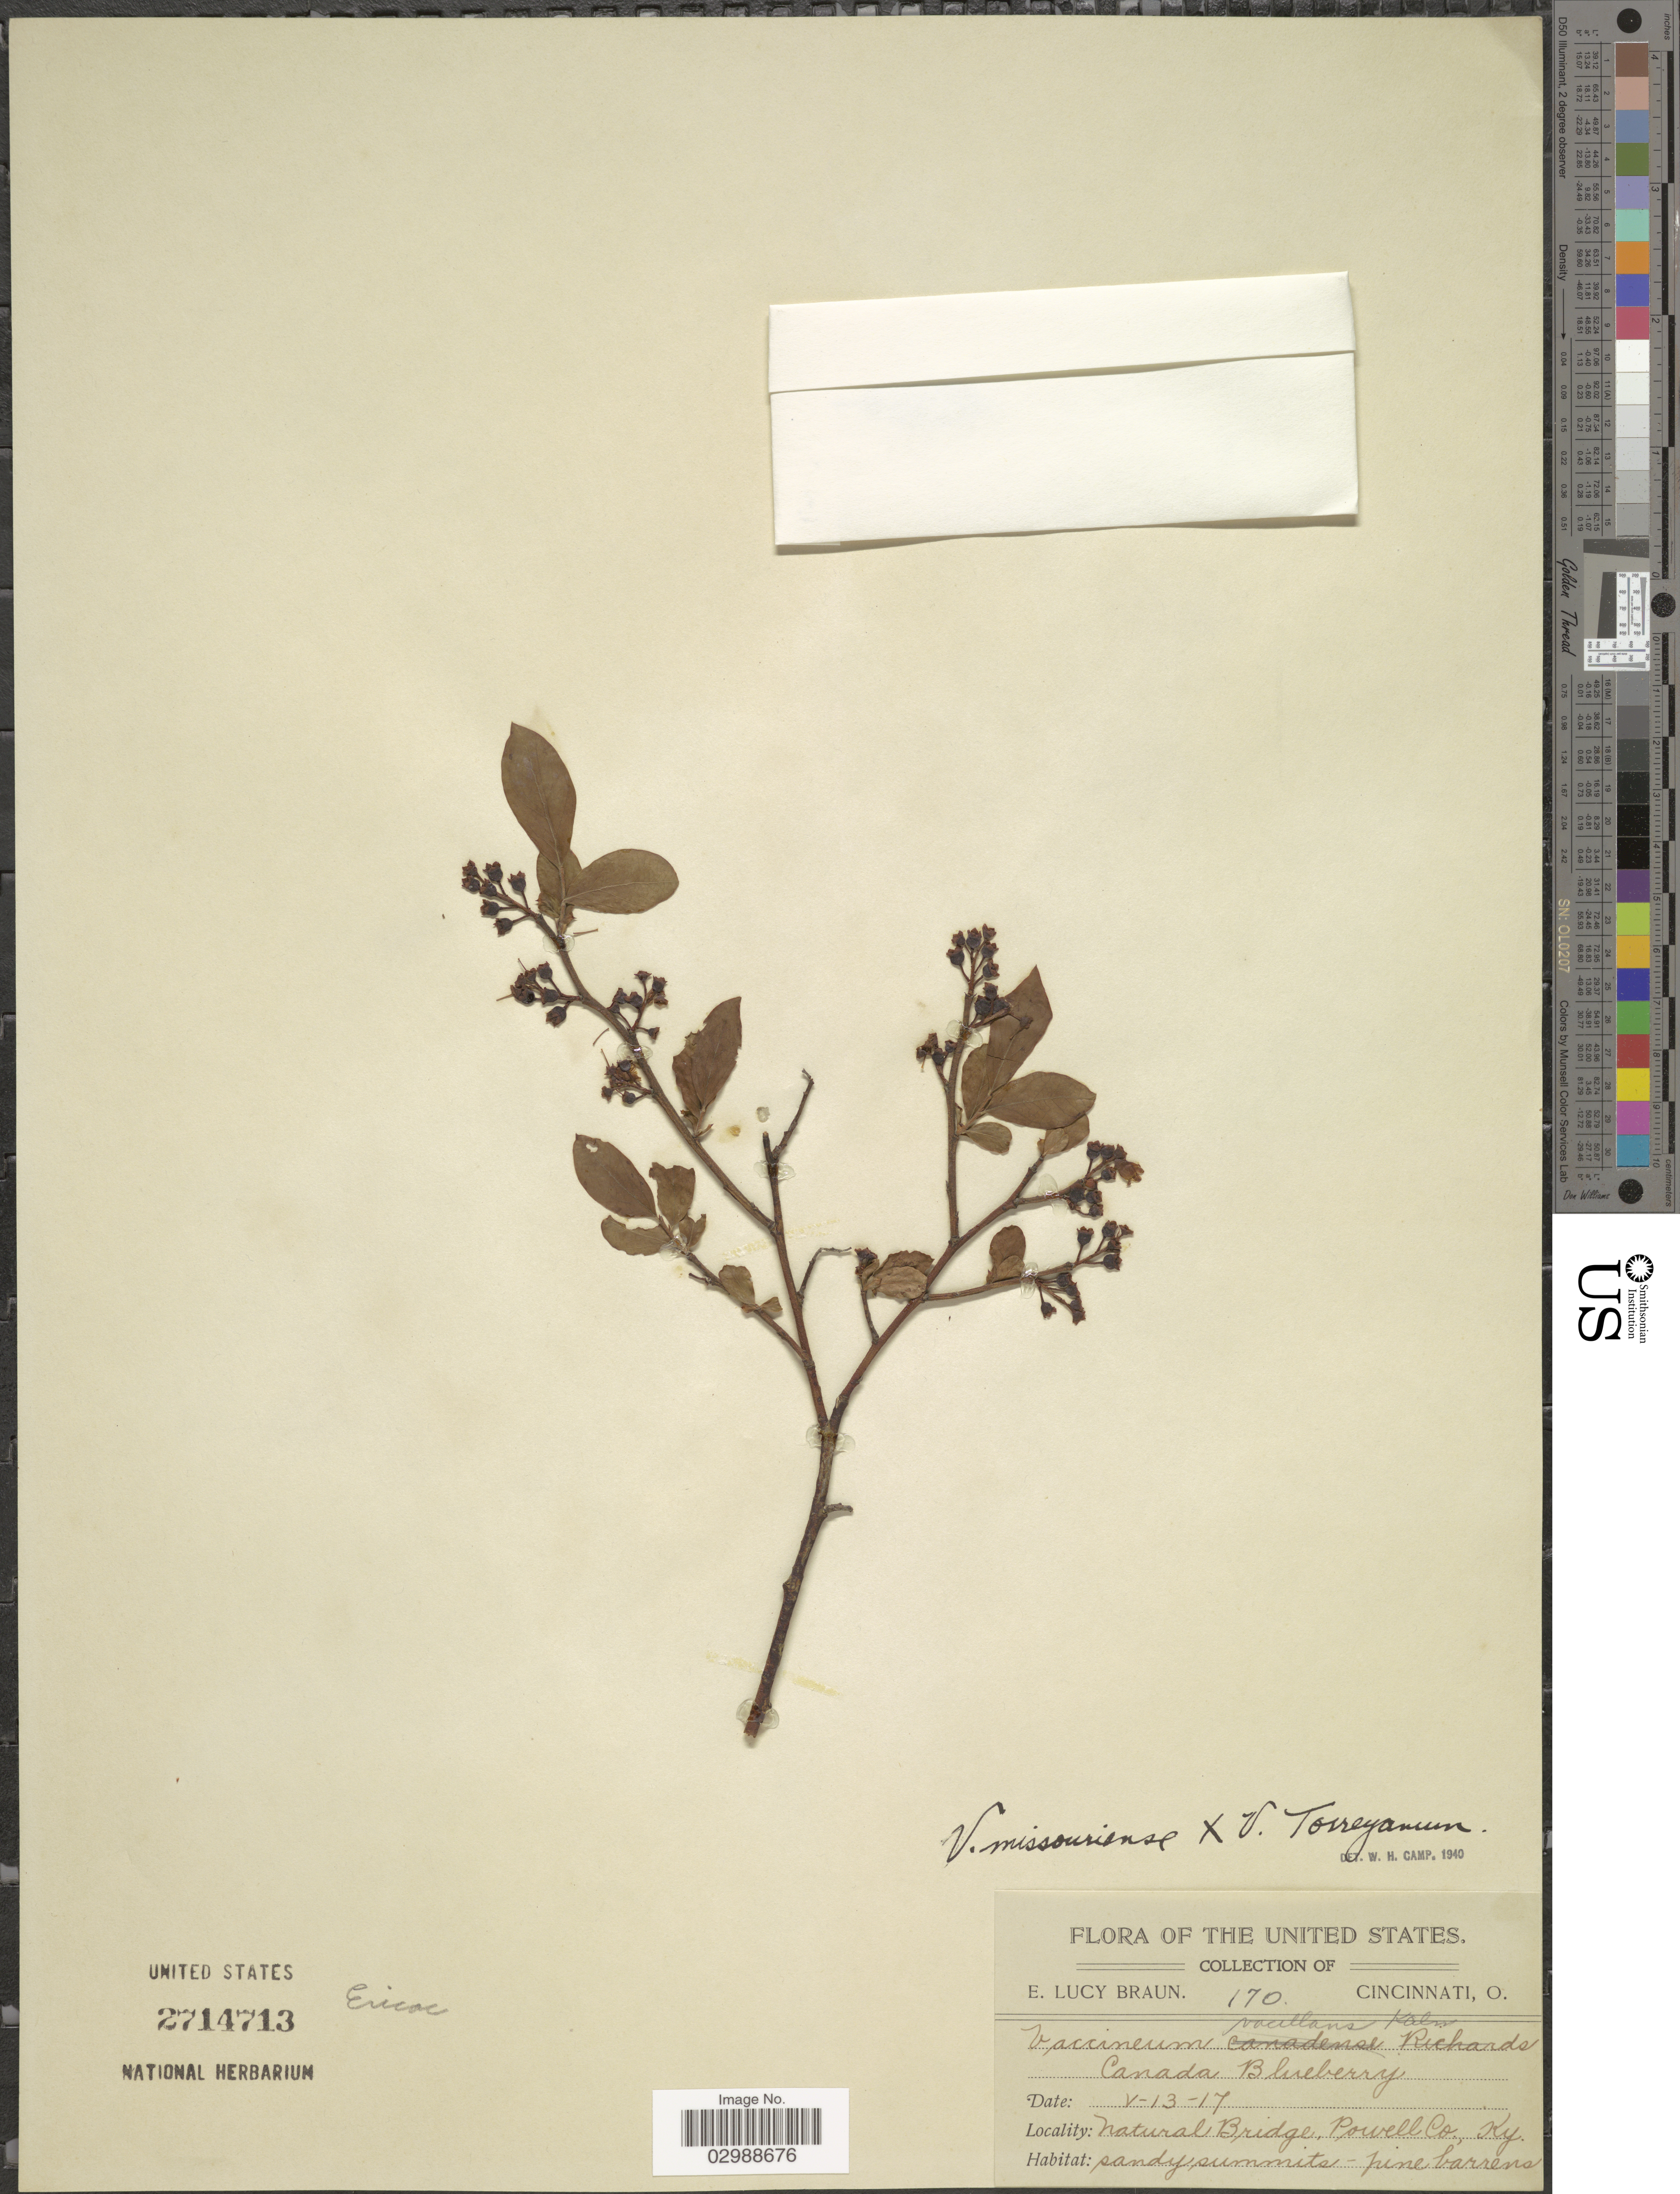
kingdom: Plantae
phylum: Tracheophyta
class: Magnoliopsida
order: Ericales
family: Ericaceae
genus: Vaccinium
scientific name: Vaccinium missouriense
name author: (Ashe) Ashe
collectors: E. L. Braun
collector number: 170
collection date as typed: Transcribed d/m/y: 13/5/17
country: United States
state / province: Kentucky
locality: Natural Bridge. Powell Co.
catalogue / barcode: US 2714713